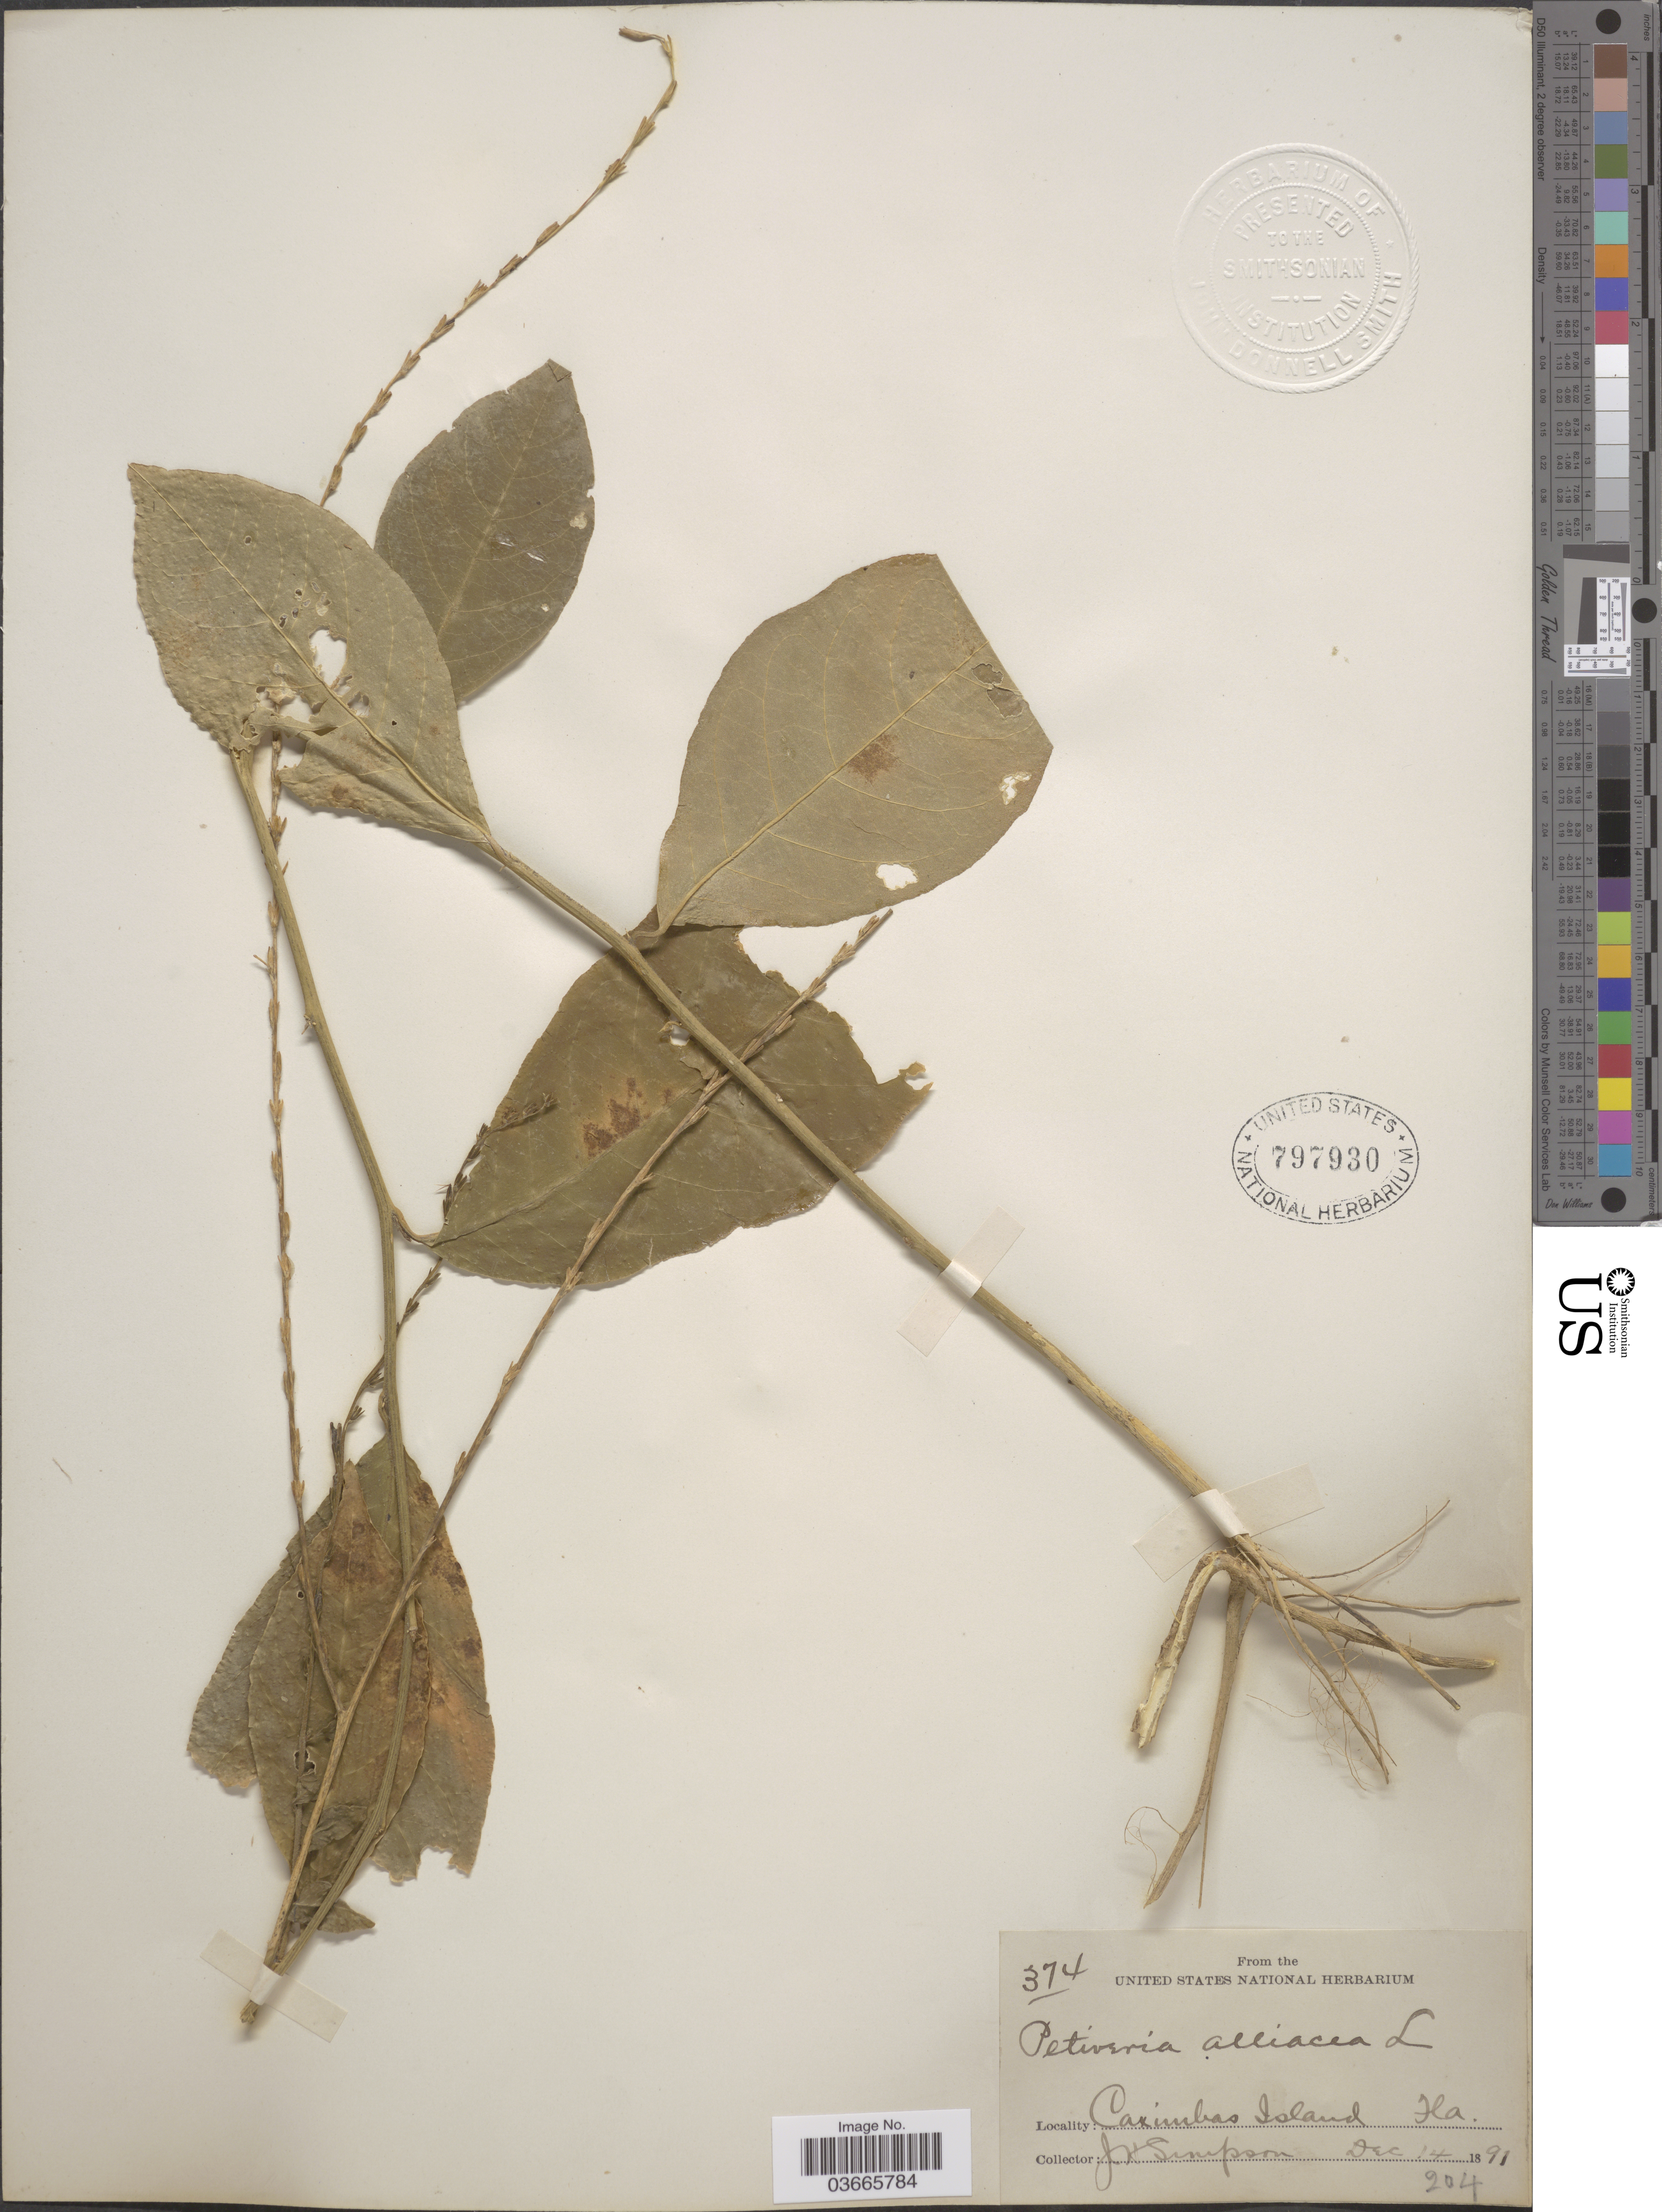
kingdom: Plantae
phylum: Tracheophyta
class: Magnoliopsida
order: Caryophyllales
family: Phytolaccaceae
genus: Petiveria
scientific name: Petiveria alliacea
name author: L.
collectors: J. H. Simpson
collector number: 374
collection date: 1891-12-14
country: United States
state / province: Florida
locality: Caximbas Island.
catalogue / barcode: US 797930